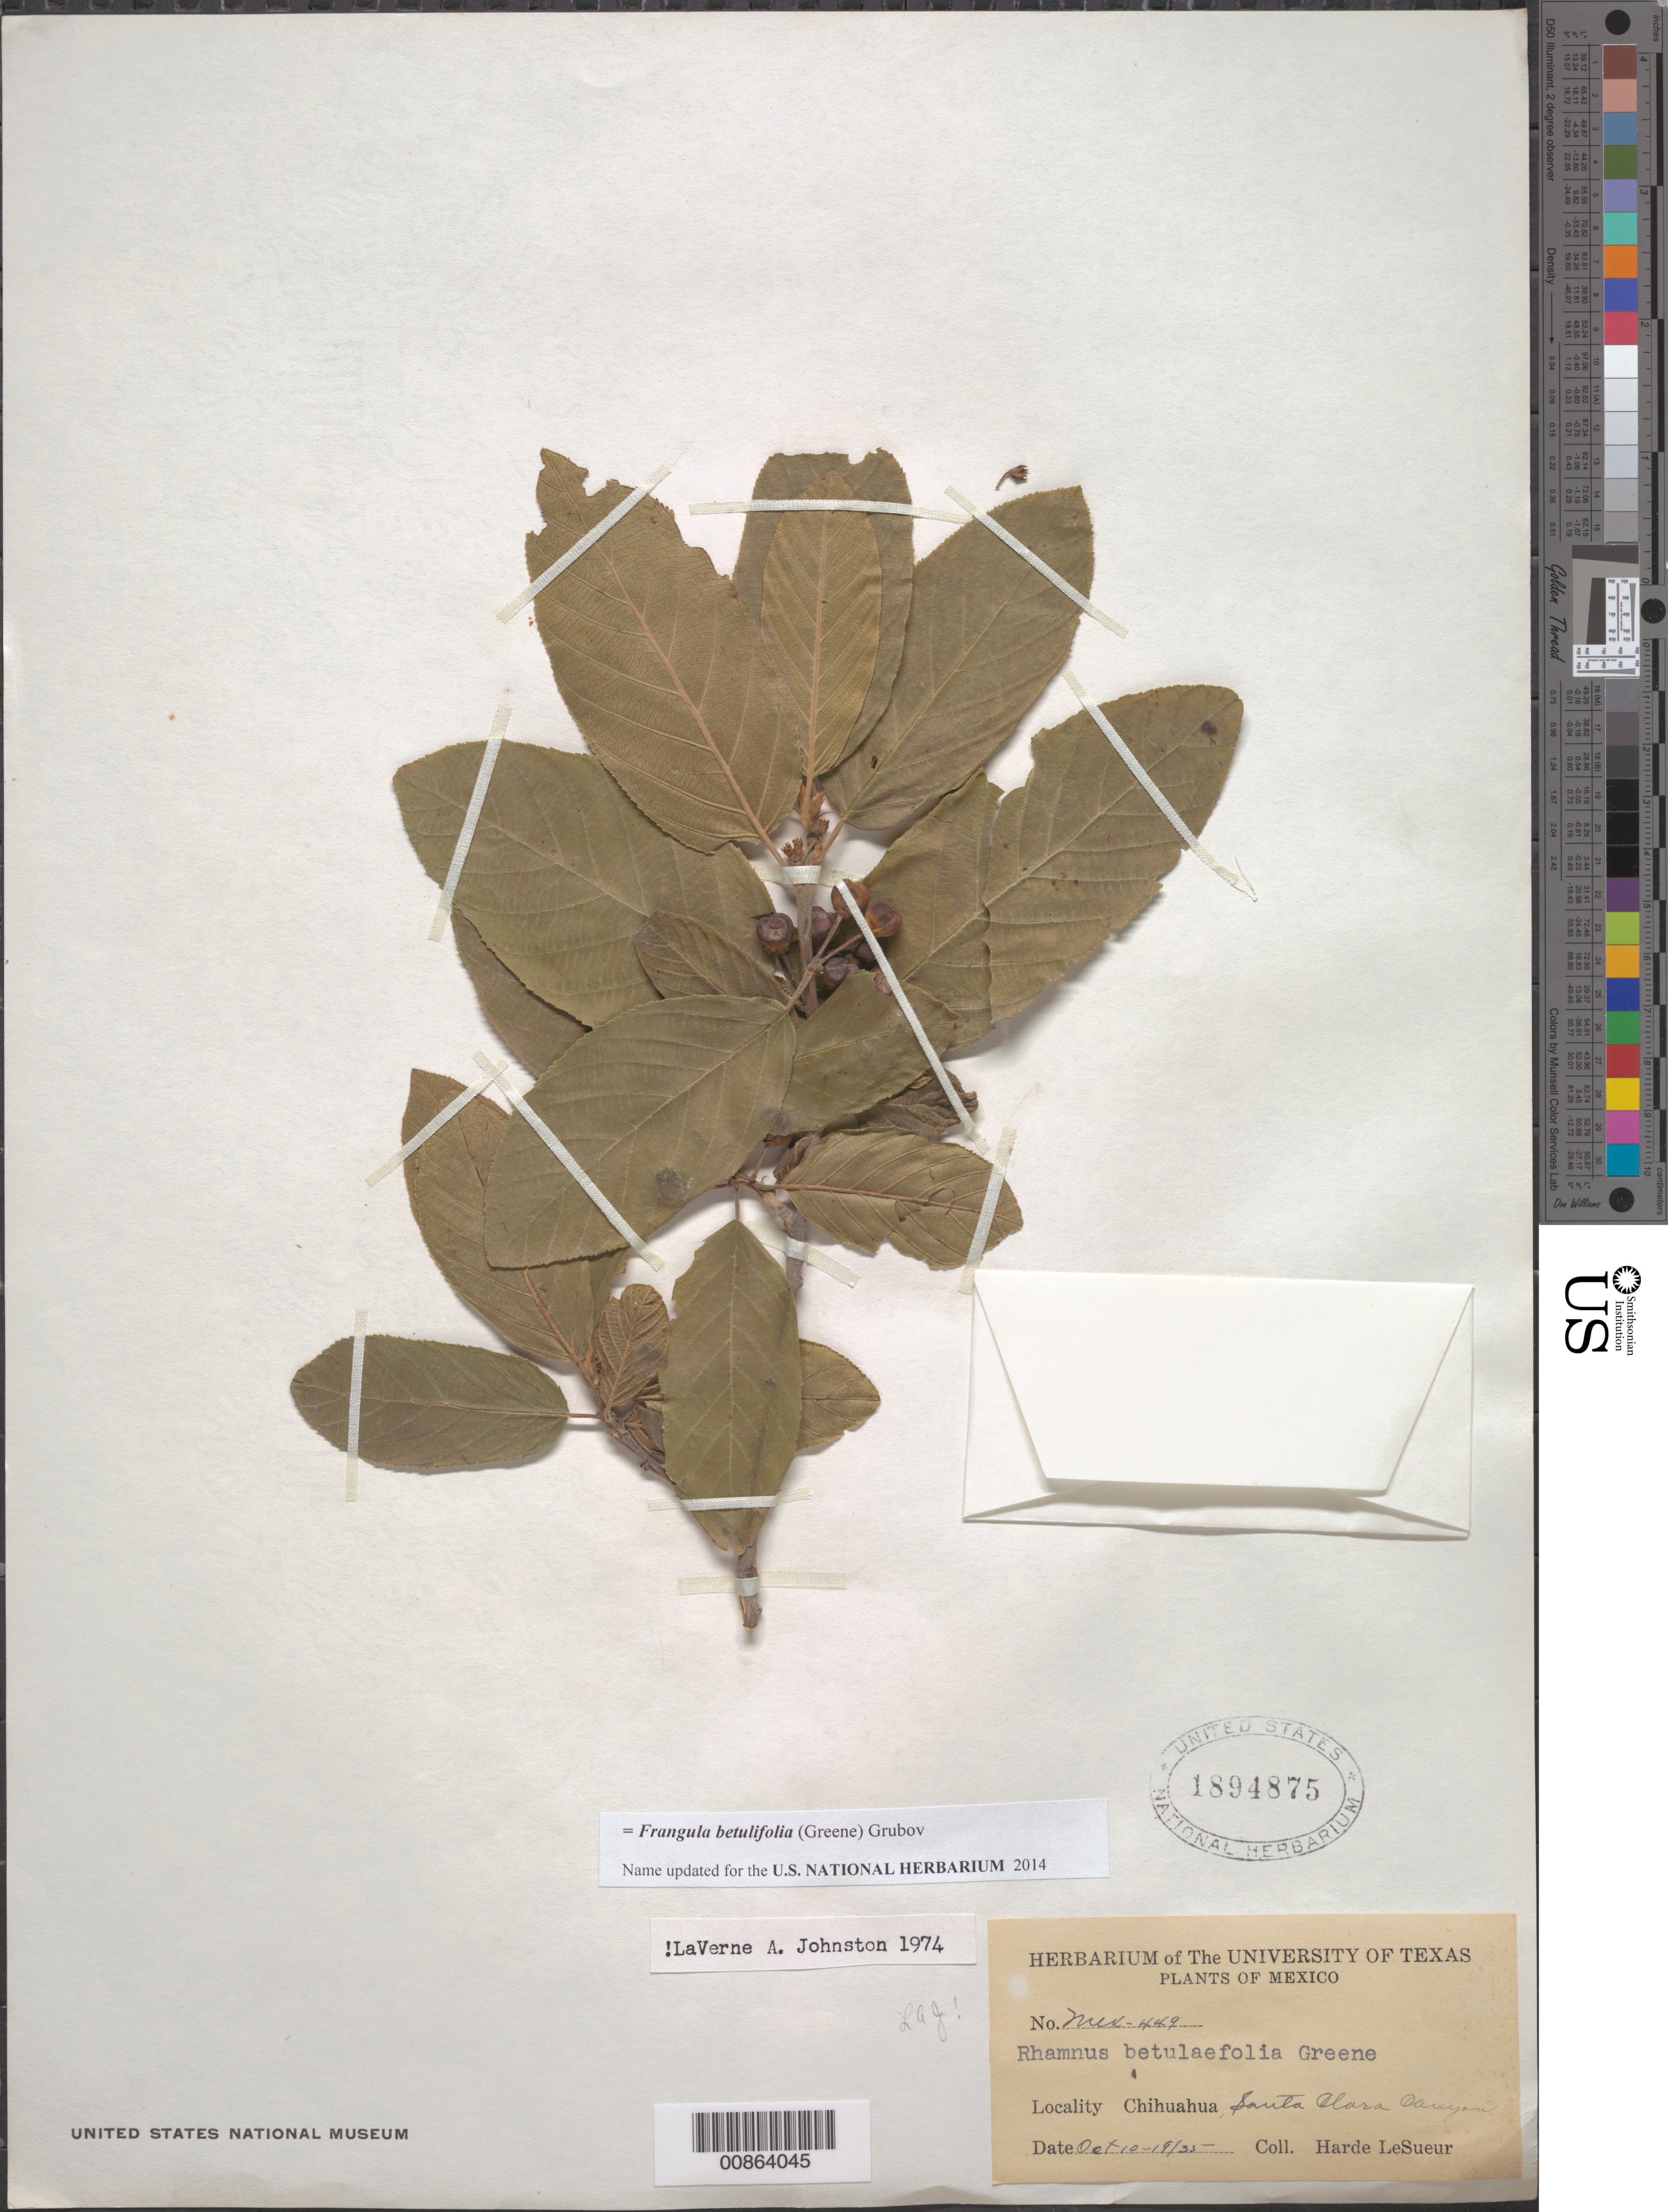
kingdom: Plantae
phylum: Tracheophyta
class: Magnoliopsida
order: Rosales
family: Rhamnaceae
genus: Frangula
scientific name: Frangula betulifolia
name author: (Greene) Grubov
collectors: D. H. LeSueur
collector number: Mex - 449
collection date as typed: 10 Oct 1935 to 19 Oct 1935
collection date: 1935-10-10/1935-10-19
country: Mexico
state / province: Chihuahua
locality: Santa Clara Canyon, Chihuahua.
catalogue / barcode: US 1894875